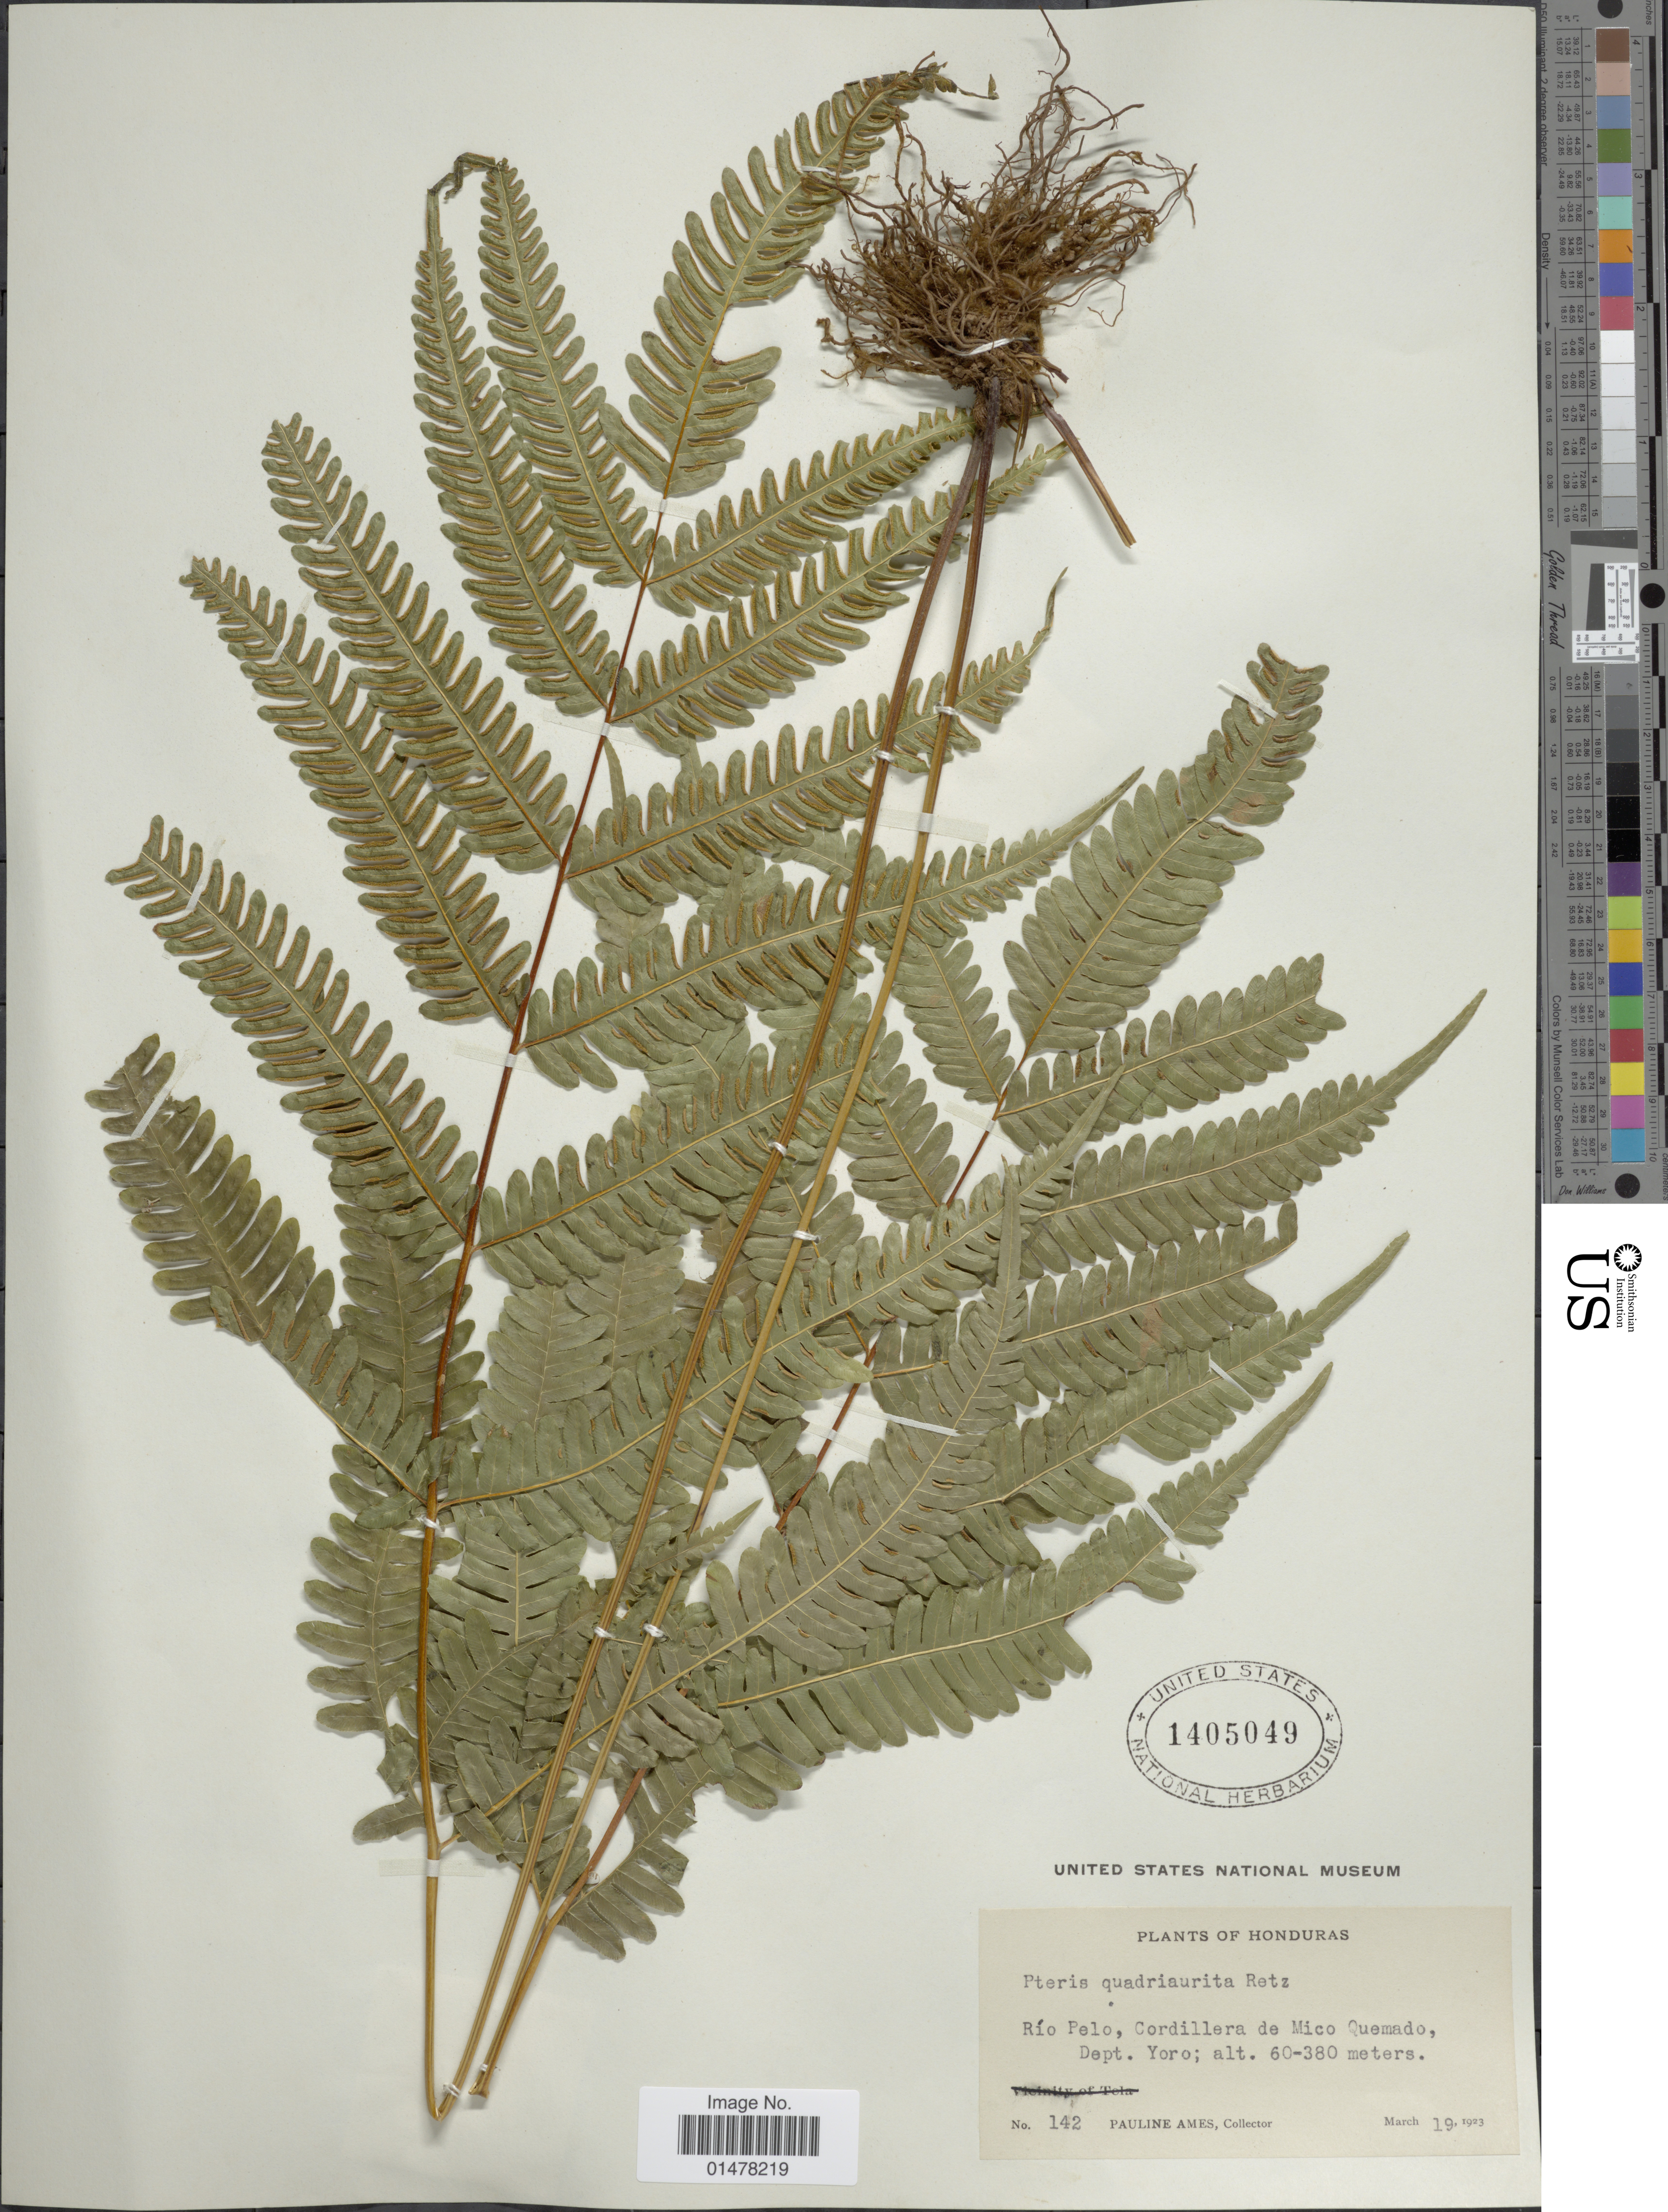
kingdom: Plantae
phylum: Tracheophyta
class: Polypodiopsida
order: Polypodiales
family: Pteridaceae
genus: Pteris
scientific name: Pteris quadriaurita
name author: Retz.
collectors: P. Ames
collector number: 142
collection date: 1923-03-19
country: Honduras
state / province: Yoro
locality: PLants of Honduras, Rio Pelo, Cordillera de Mico Quemado, dept. Yoro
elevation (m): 60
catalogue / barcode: US 1405049